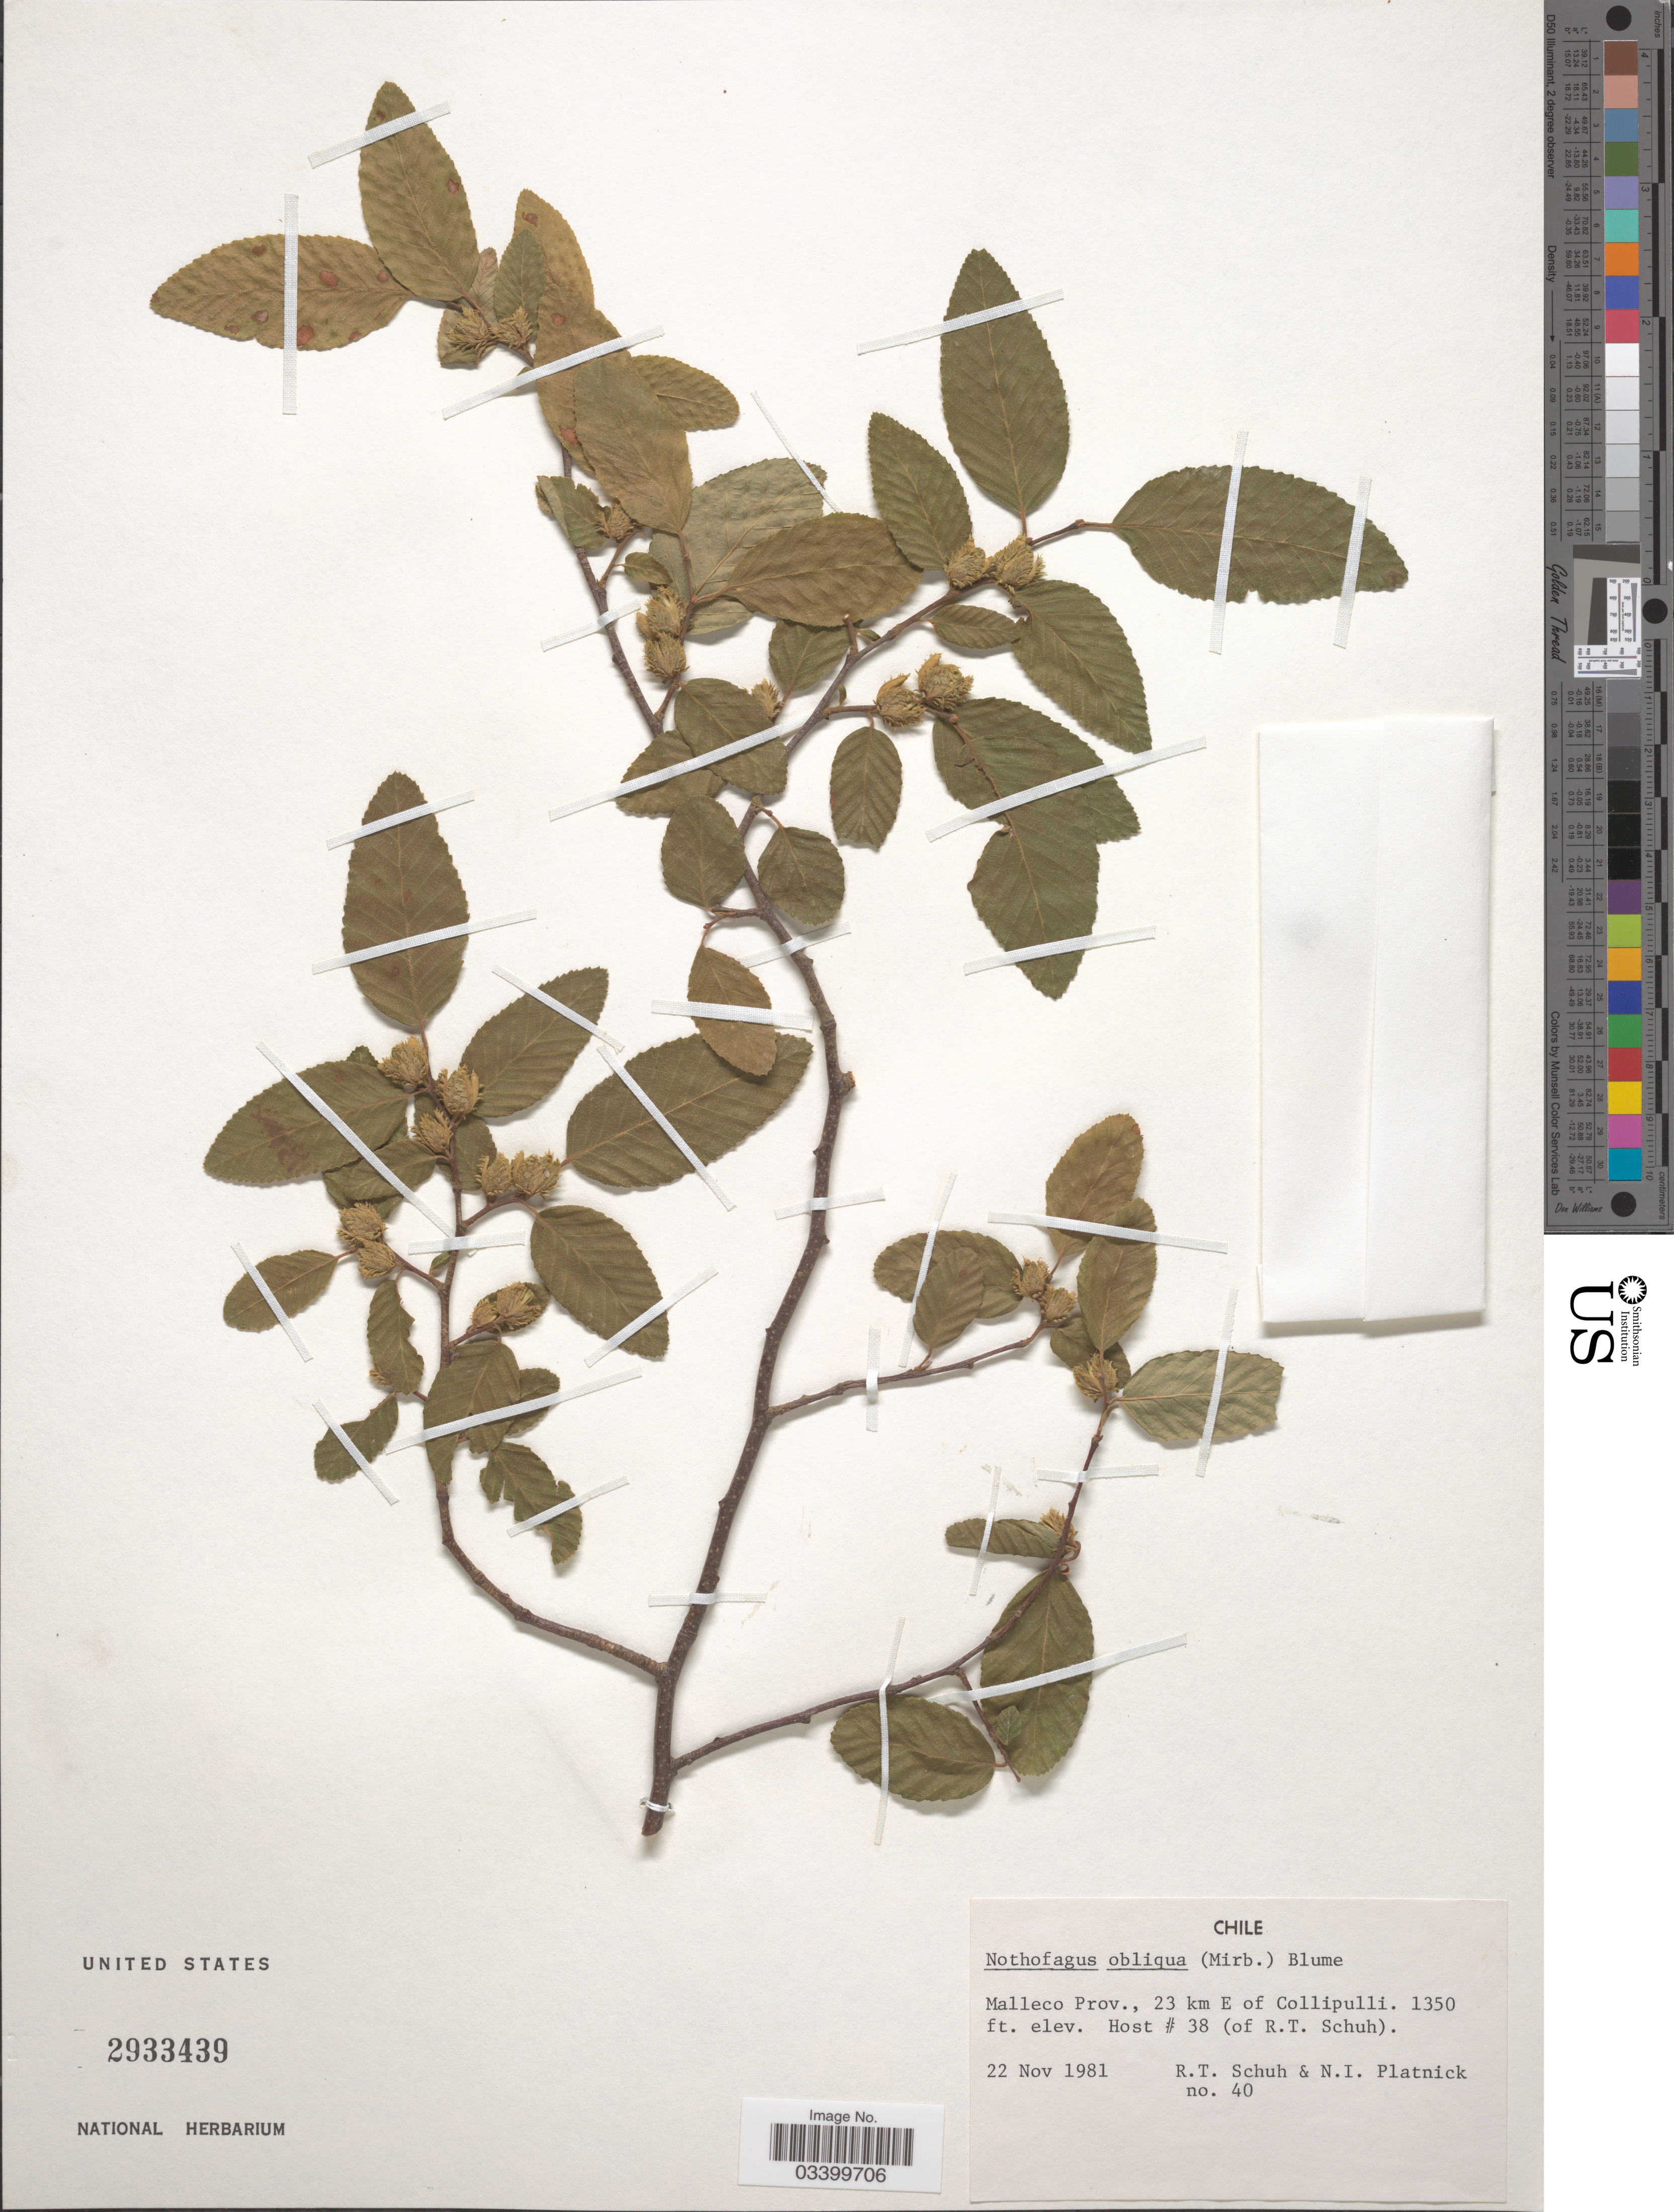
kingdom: Plantae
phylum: Tracheophyta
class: Magnoliopsida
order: Fagales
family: Nothofagaceae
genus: Nothofagus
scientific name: Nothofagus obliqua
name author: (Mirb.) Oerst.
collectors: R. Schuh & N. Platnick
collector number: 40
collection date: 1981-11-22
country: Chile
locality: Malleco Prov., 23 km E of Collipulli.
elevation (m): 411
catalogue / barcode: US 2933439